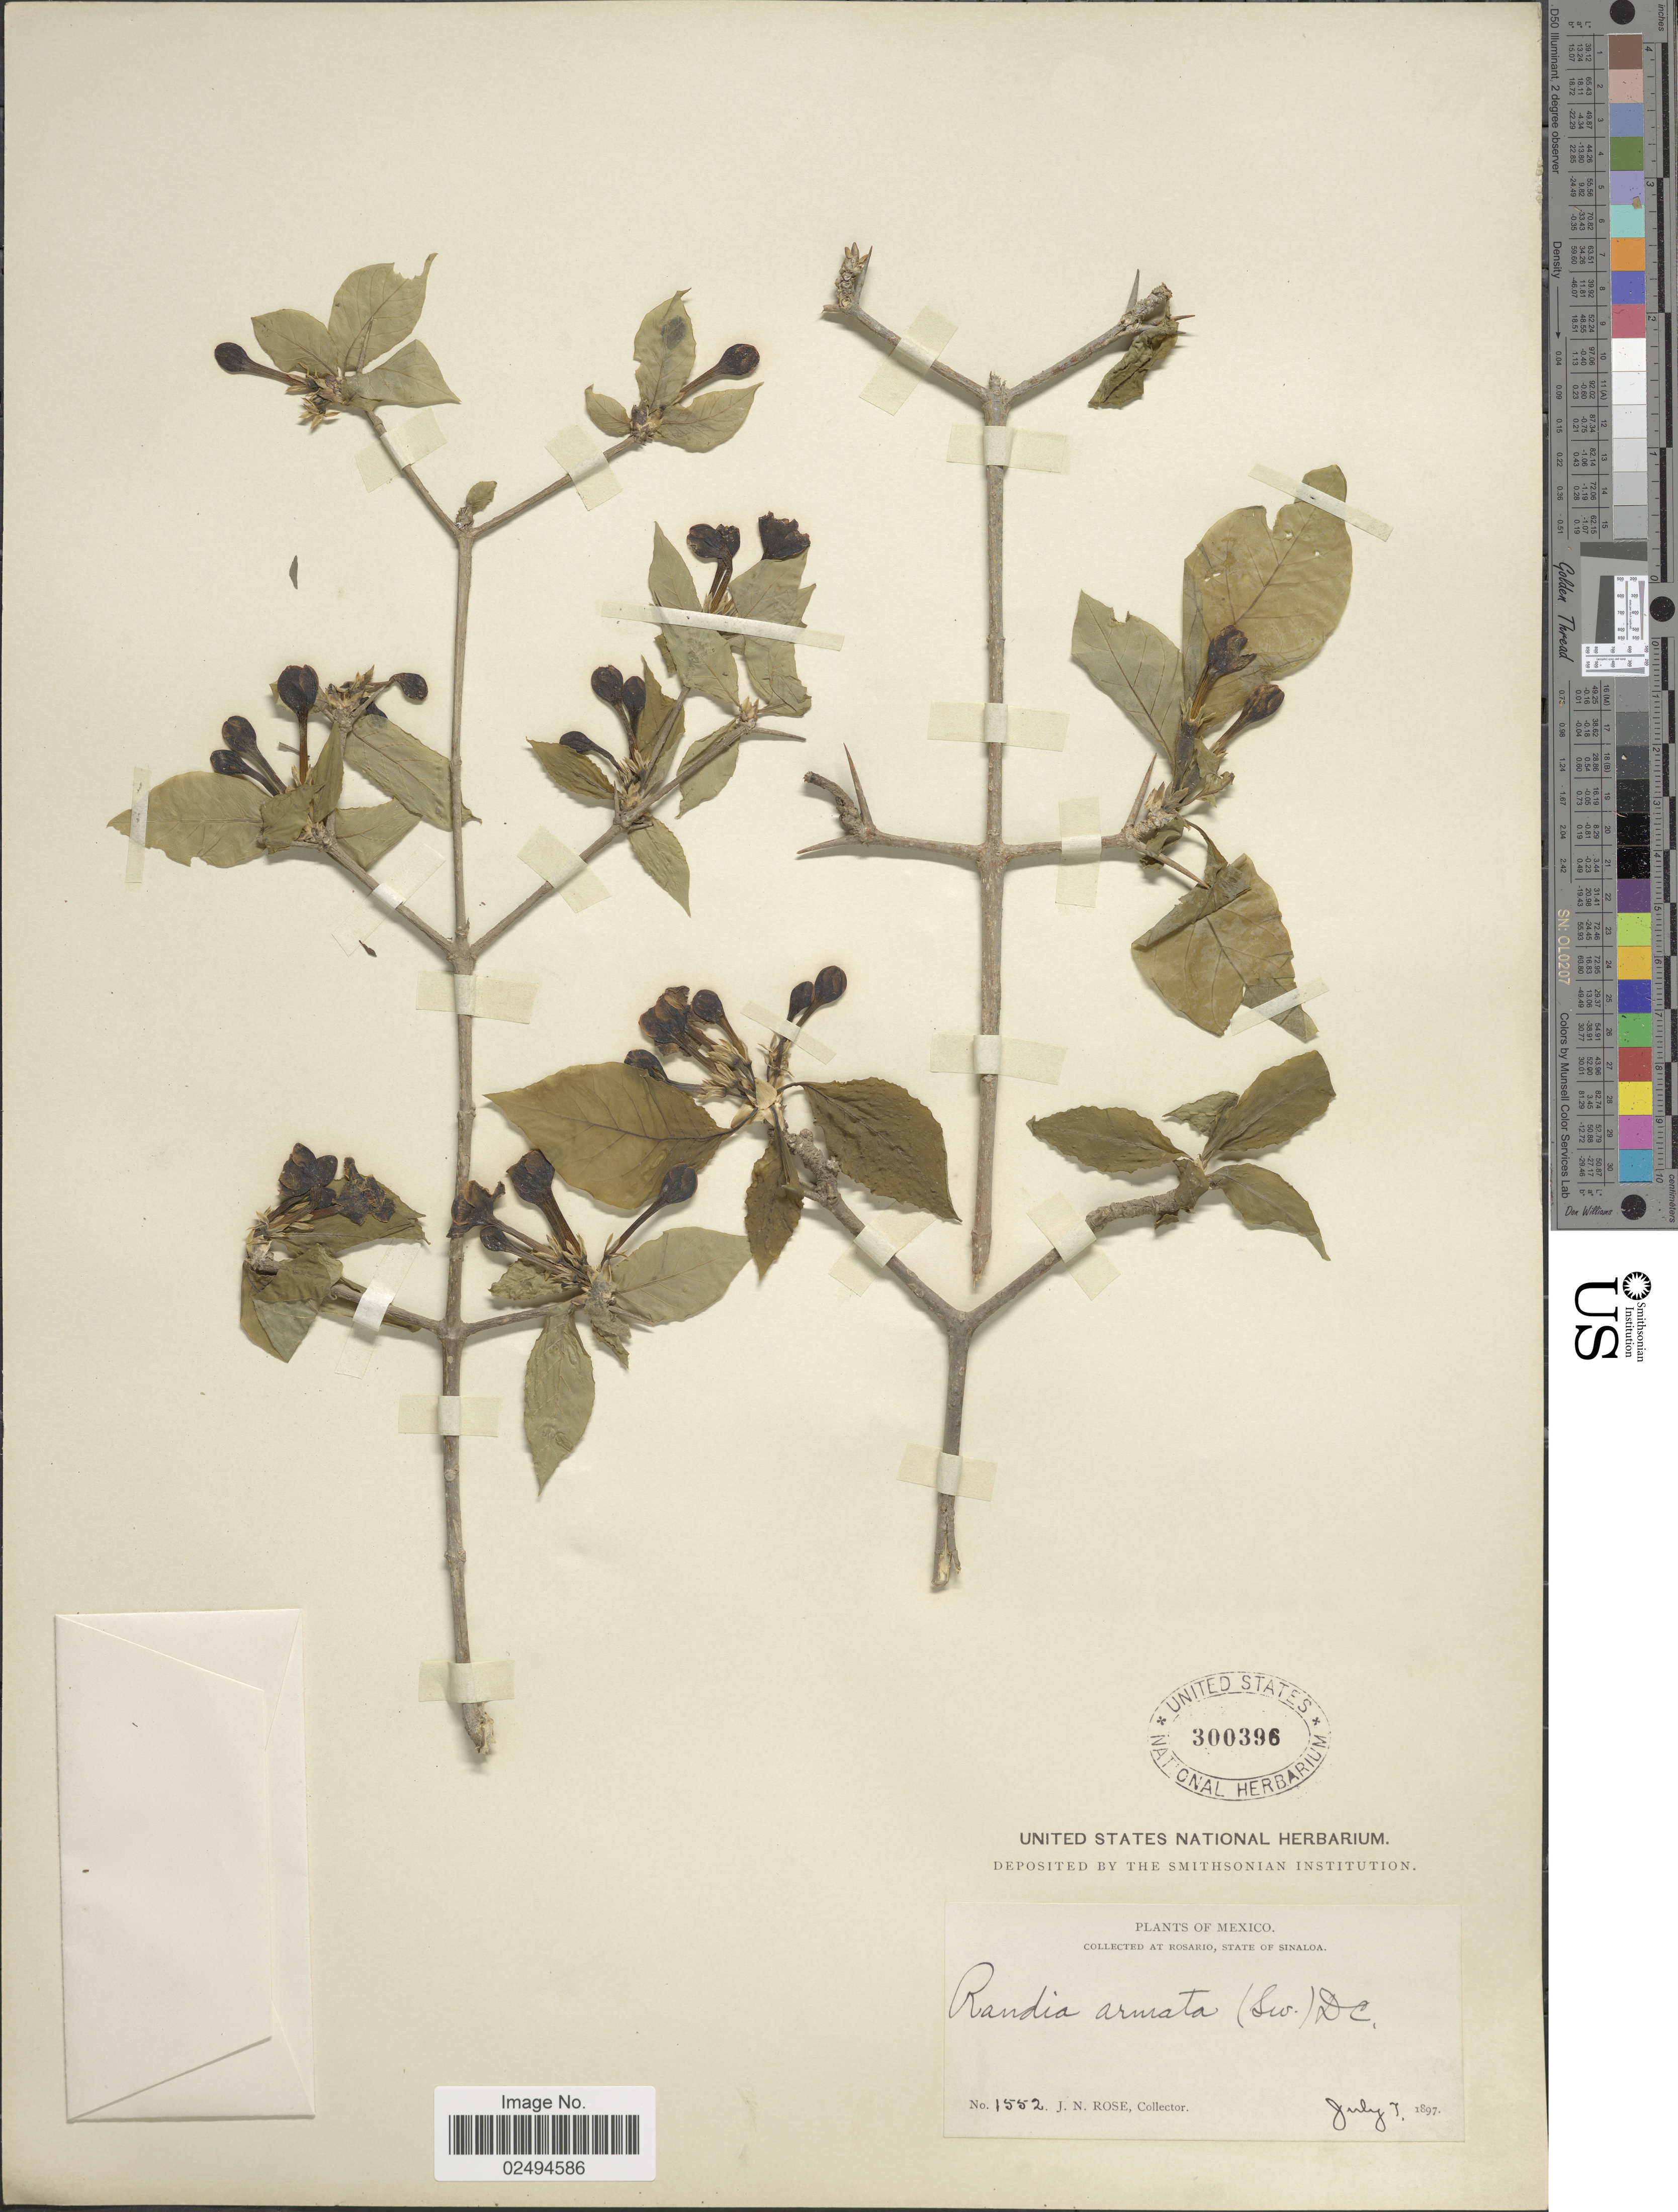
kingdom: Plantae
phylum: Tracheophyta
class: Magnoliopsida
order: Gentianales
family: Rubiaceae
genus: Randia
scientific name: Randia armata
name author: (Sw.) DC.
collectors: J. N. Rose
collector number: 1552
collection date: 1897-07-07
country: Mexico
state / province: Sinaloa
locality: At Rosario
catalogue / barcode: US 300396